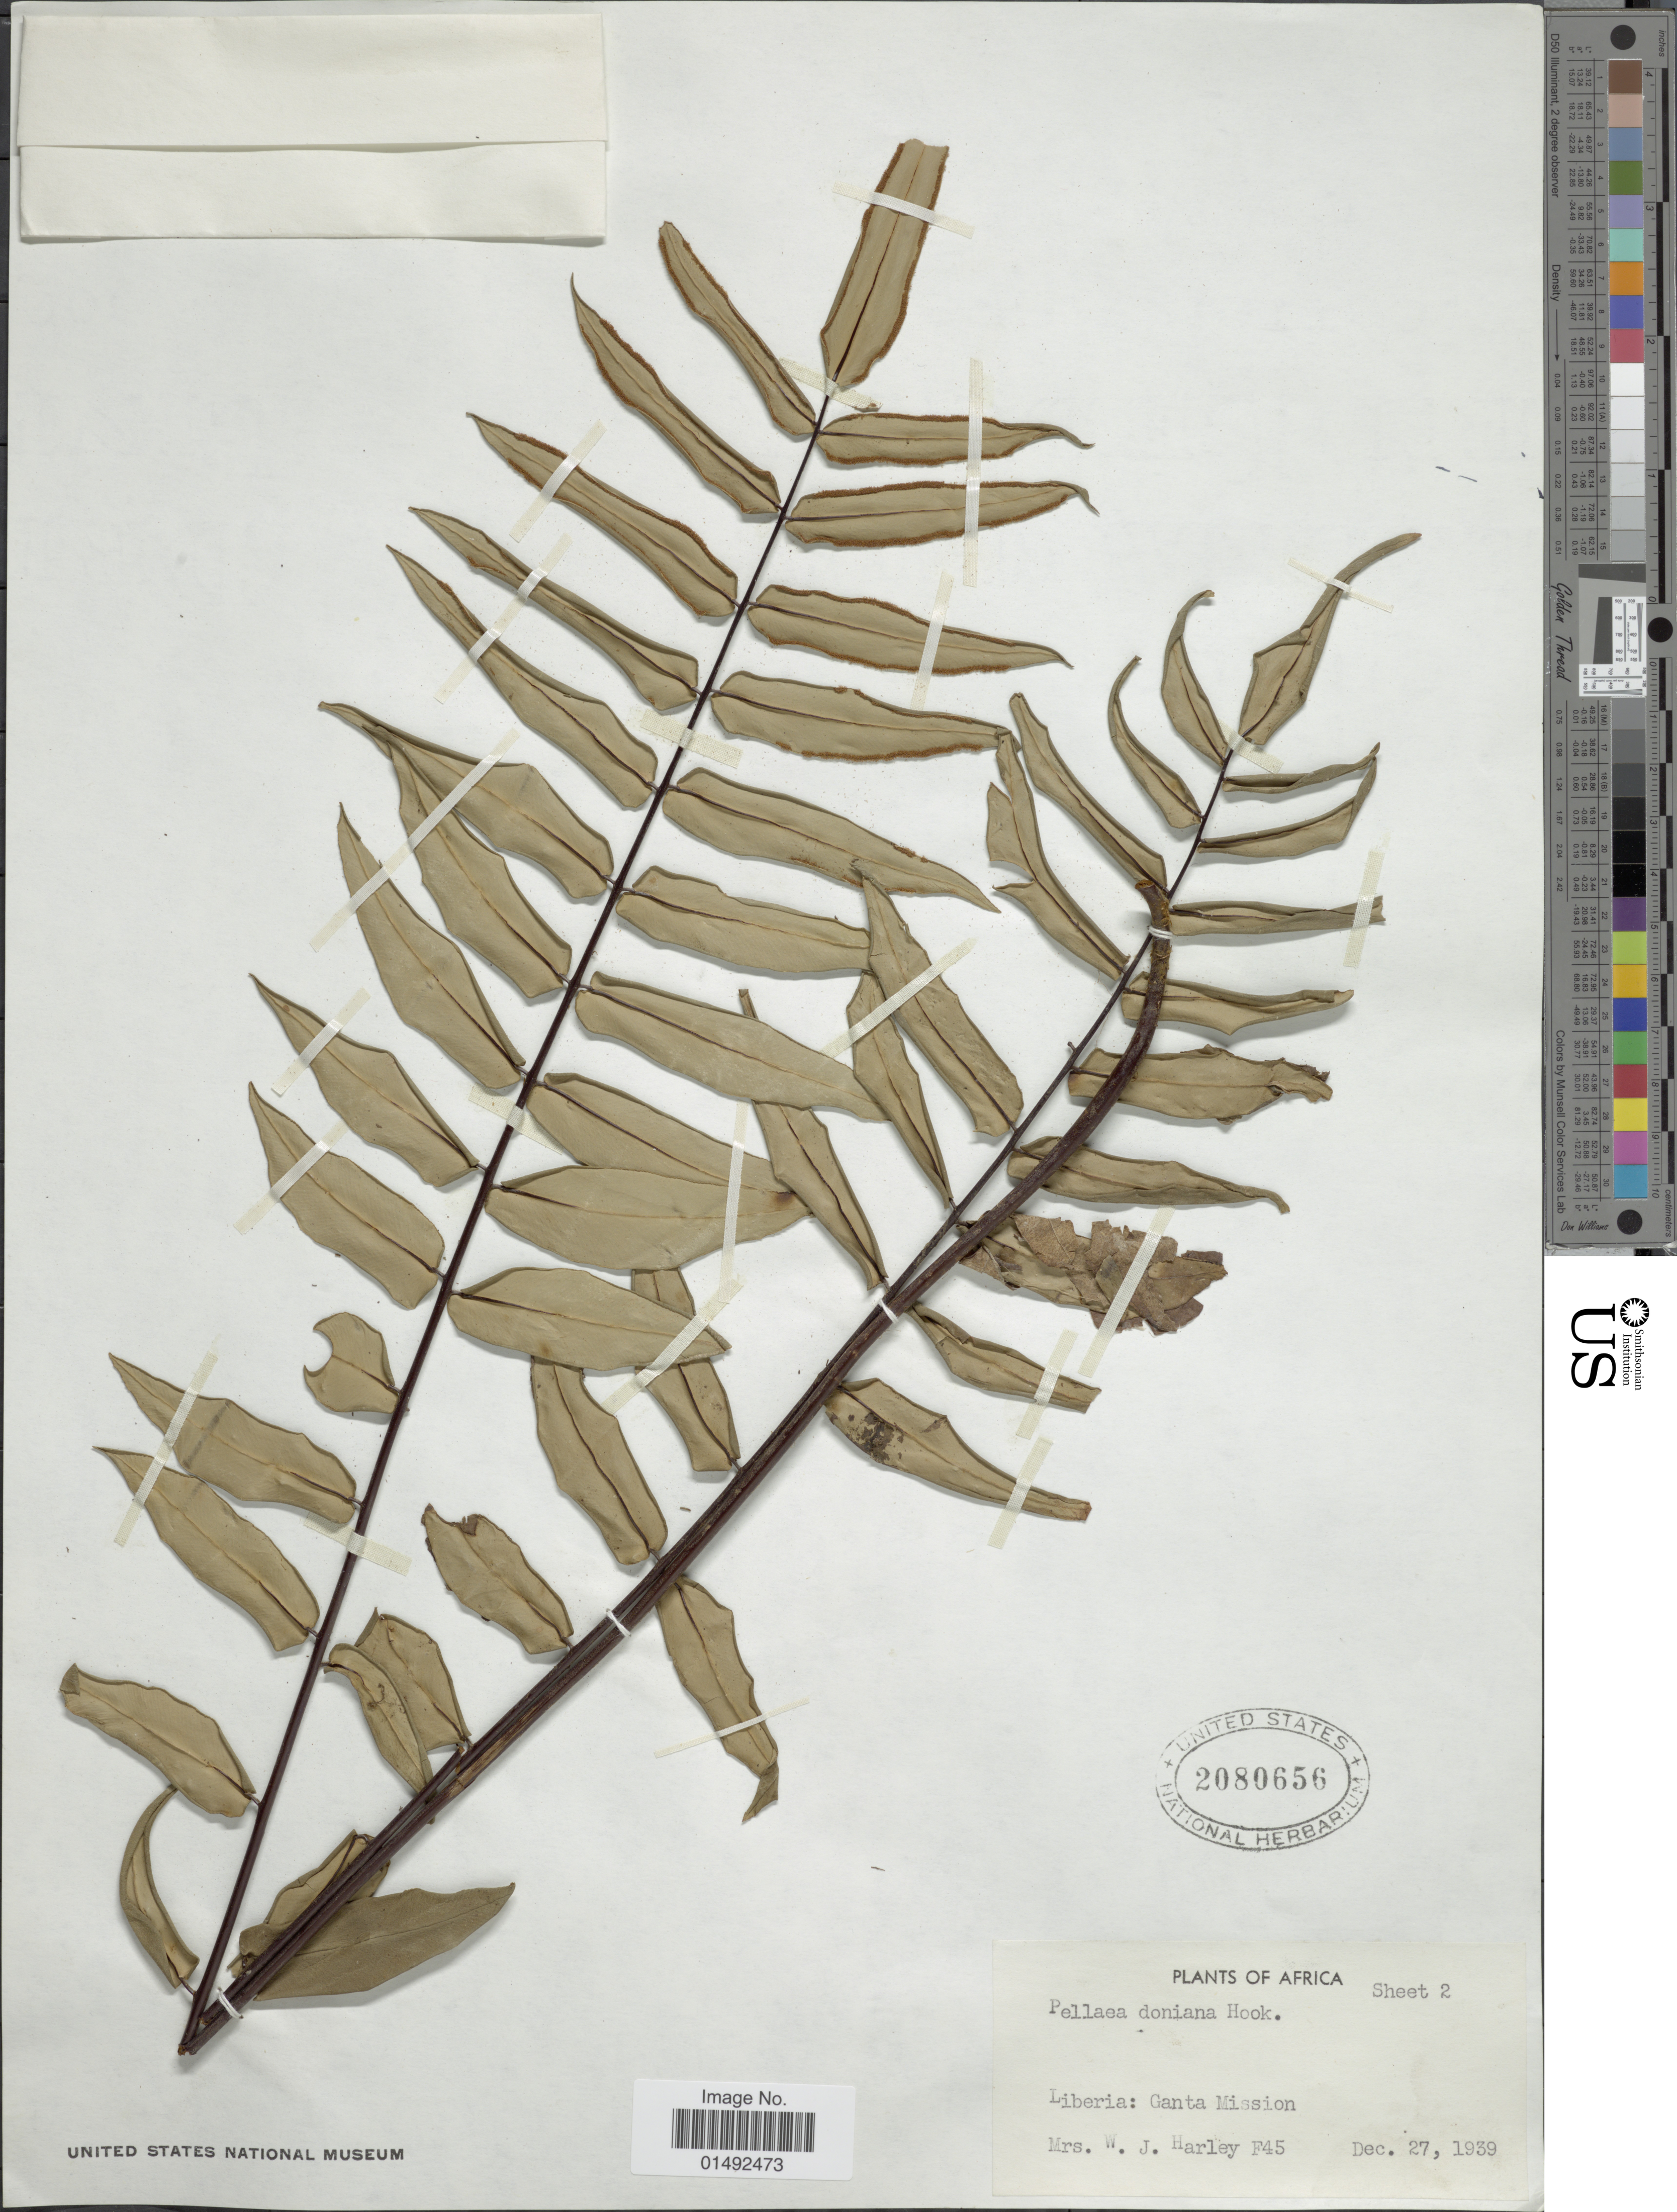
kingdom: Plantae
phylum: Tracheophyta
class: Polypodiopsida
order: Polypodiales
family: Pteridaceae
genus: Pellaea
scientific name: Pellaea doniana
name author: Hook.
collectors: W. Harley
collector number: F45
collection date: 1939-12-27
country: Liberia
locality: Africa, Liberia: ganta Mission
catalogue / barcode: US 2080656